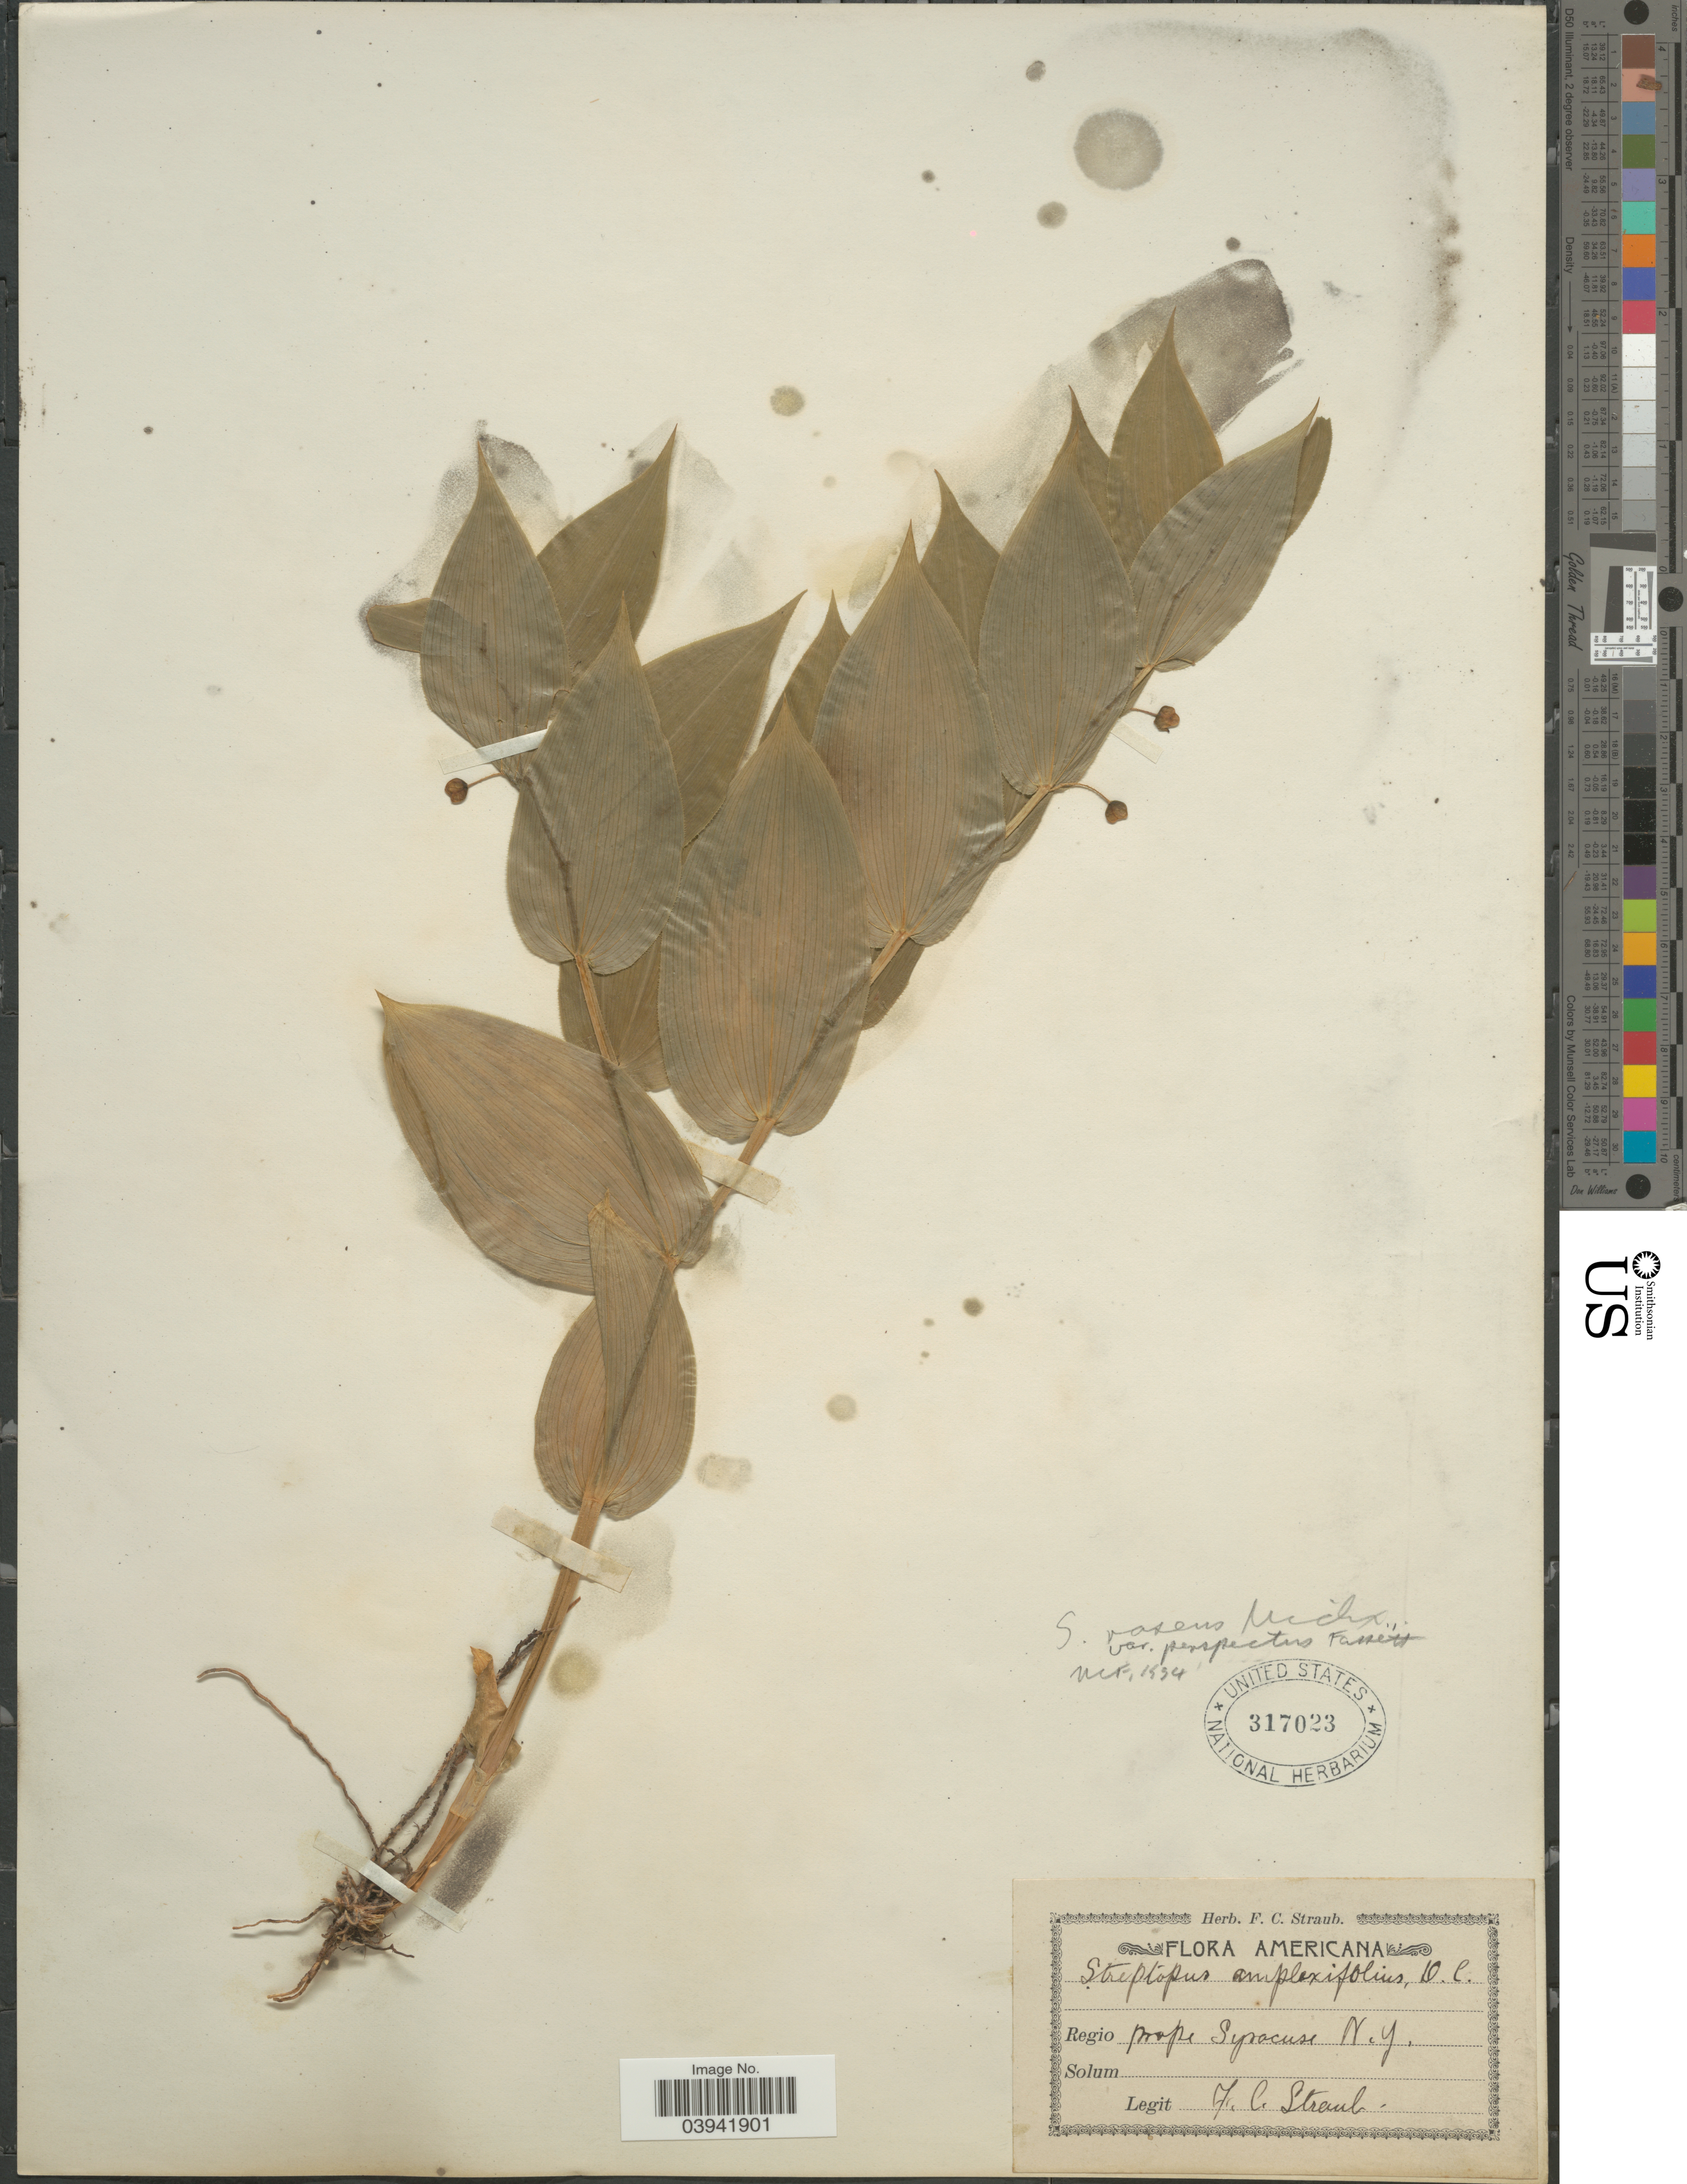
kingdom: Plantae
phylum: Tracheophyta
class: Liliopsida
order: Liliales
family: Liliaceae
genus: Streptopus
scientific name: Streptopus roseus var. perspectus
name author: Fassett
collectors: F. Straub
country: United States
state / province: New York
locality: Prope Syracuse.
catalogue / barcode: US 317023